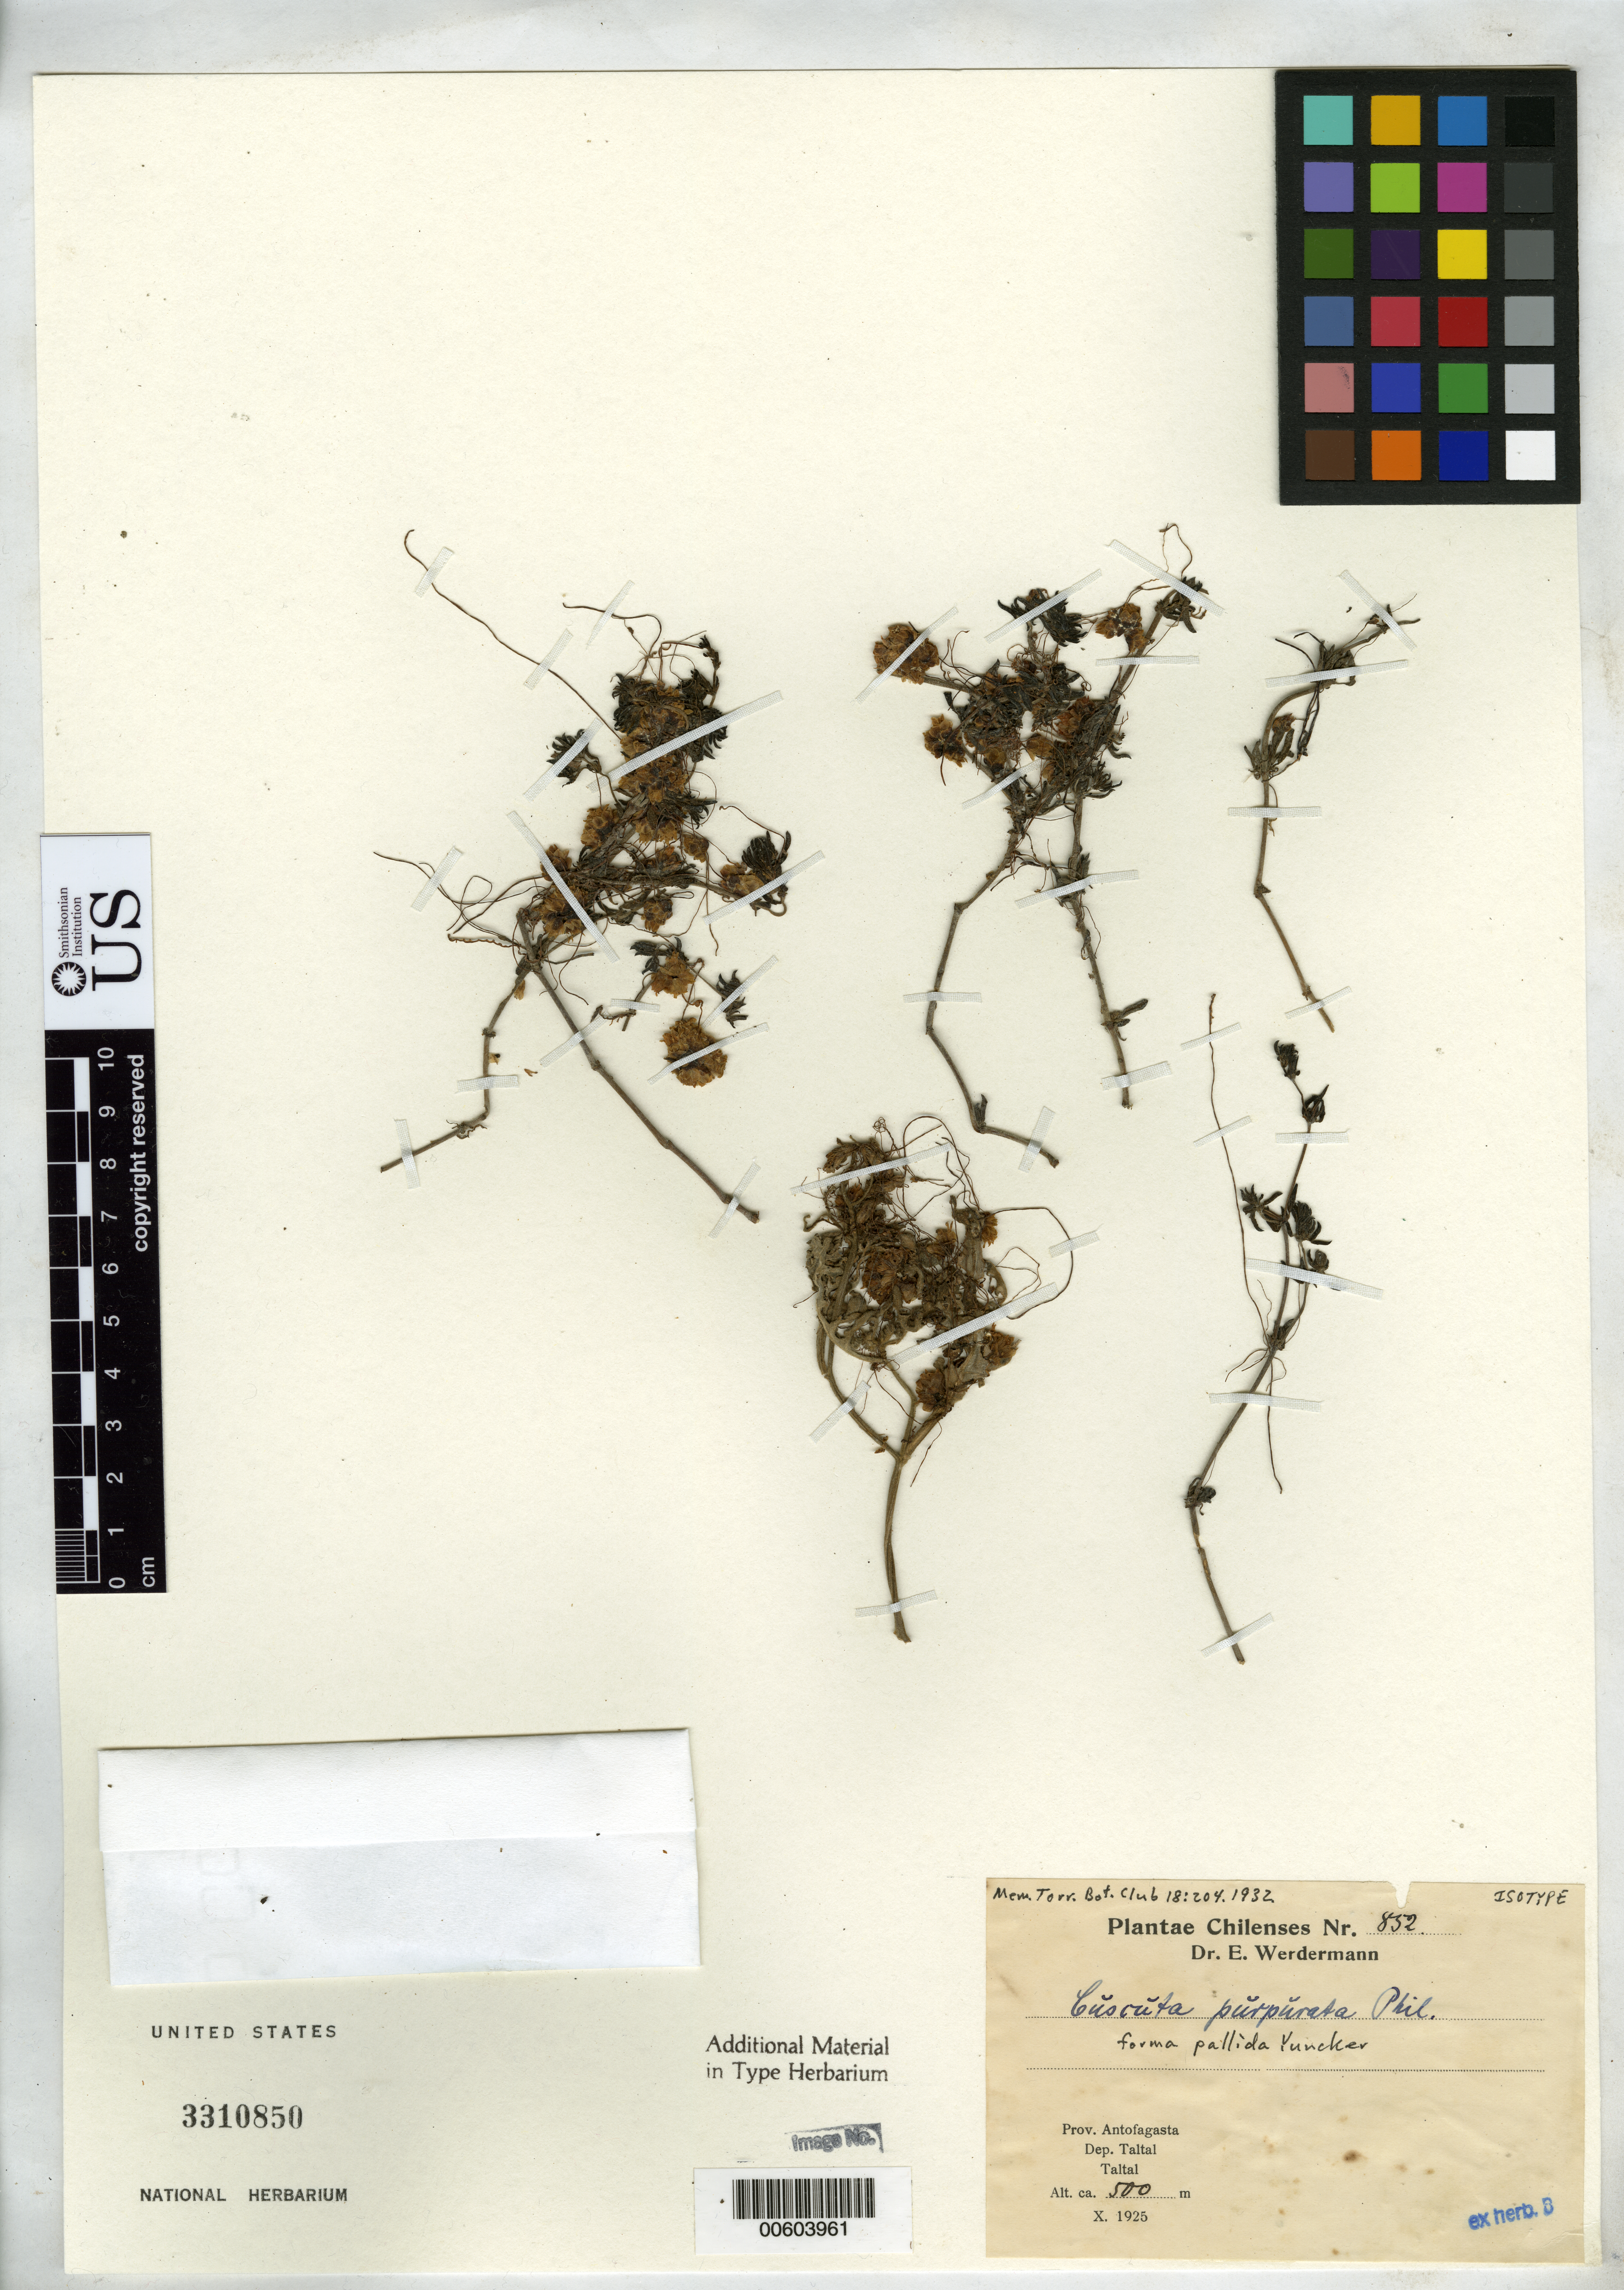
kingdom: Plantae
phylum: Tracheophyta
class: Magnoliopsida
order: Solanales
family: Convolvulaceae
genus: Cuscuta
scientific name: Cuscuta purpurata f. pallida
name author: Yunck.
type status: Isotype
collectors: E. Werdermann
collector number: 852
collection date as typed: Oct 1925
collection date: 1925-10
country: Chile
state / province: Antofagasta (II)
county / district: Taltal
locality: Taltal.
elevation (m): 500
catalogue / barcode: US 3310850